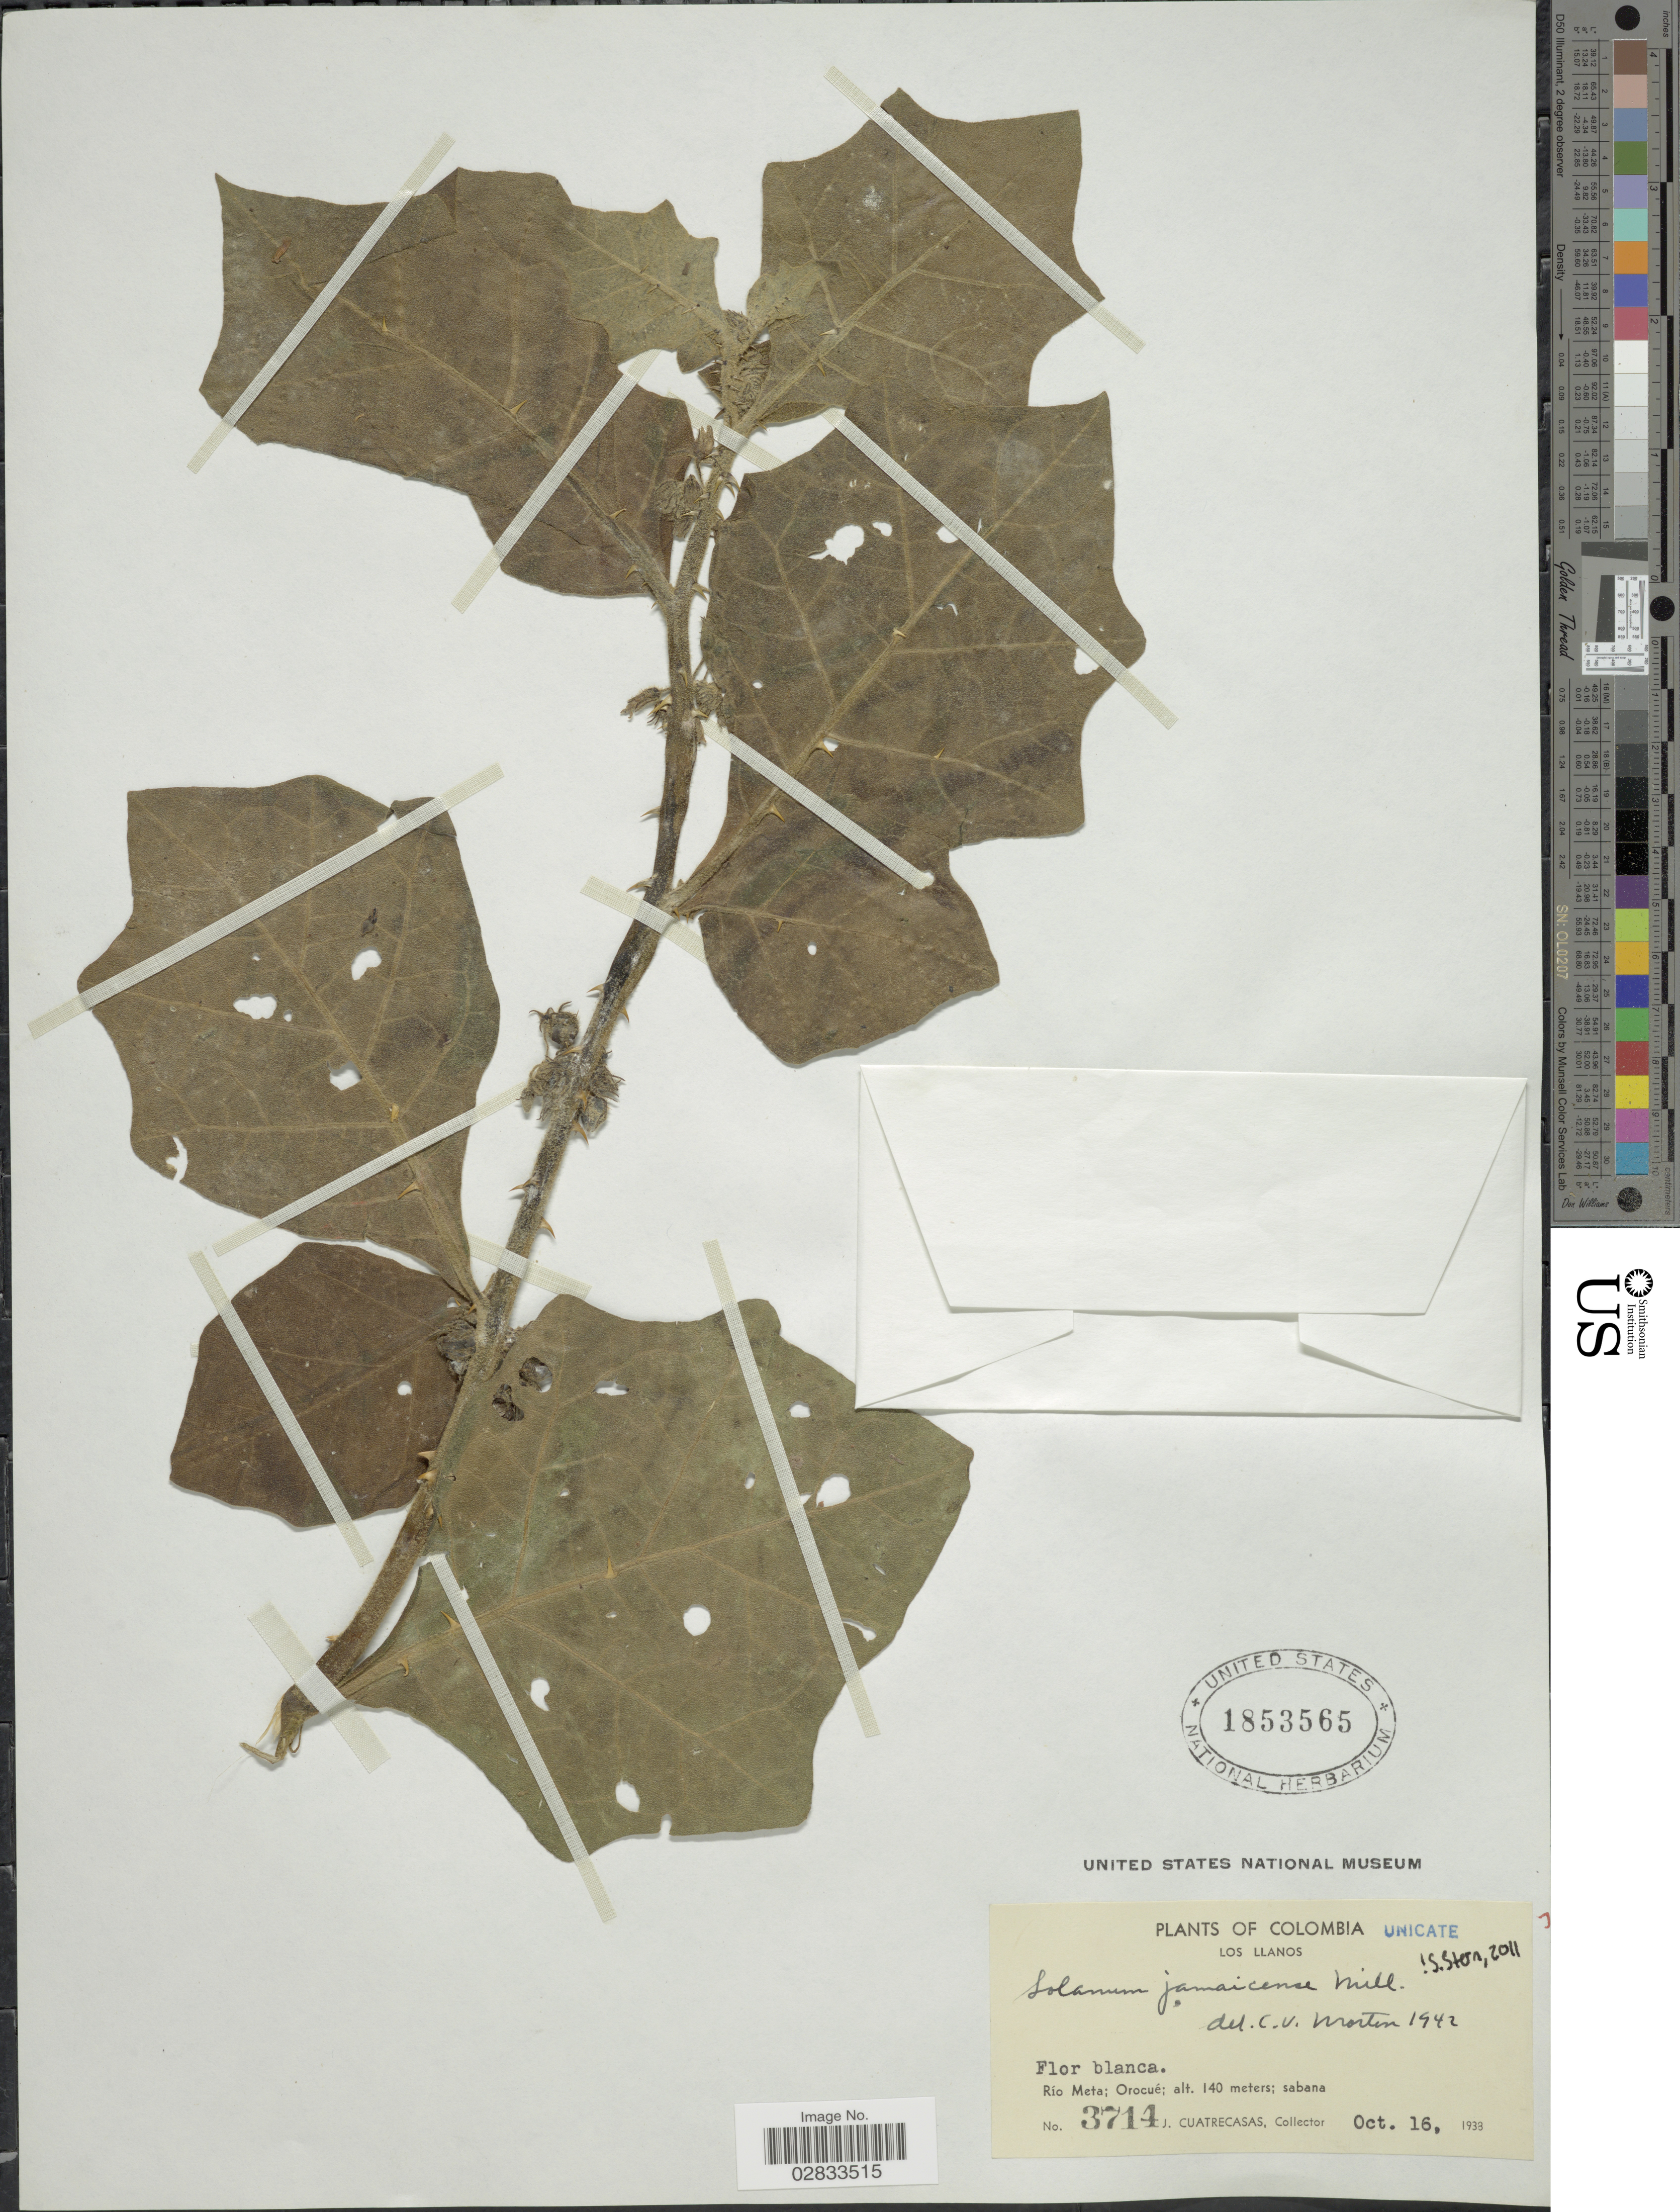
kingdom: Plantae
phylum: Tracheophyta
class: Magnoliopsida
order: Solanales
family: Solanaceae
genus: Solanum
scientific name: Solanum jamaicense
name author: Mill.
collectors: J. Cuatrecasas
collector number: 3714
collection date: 1938-10-16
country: Colombia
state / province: Meta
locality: Los Llanos. Río Meta; Orocué.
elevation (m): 140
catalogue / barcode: US 1853565